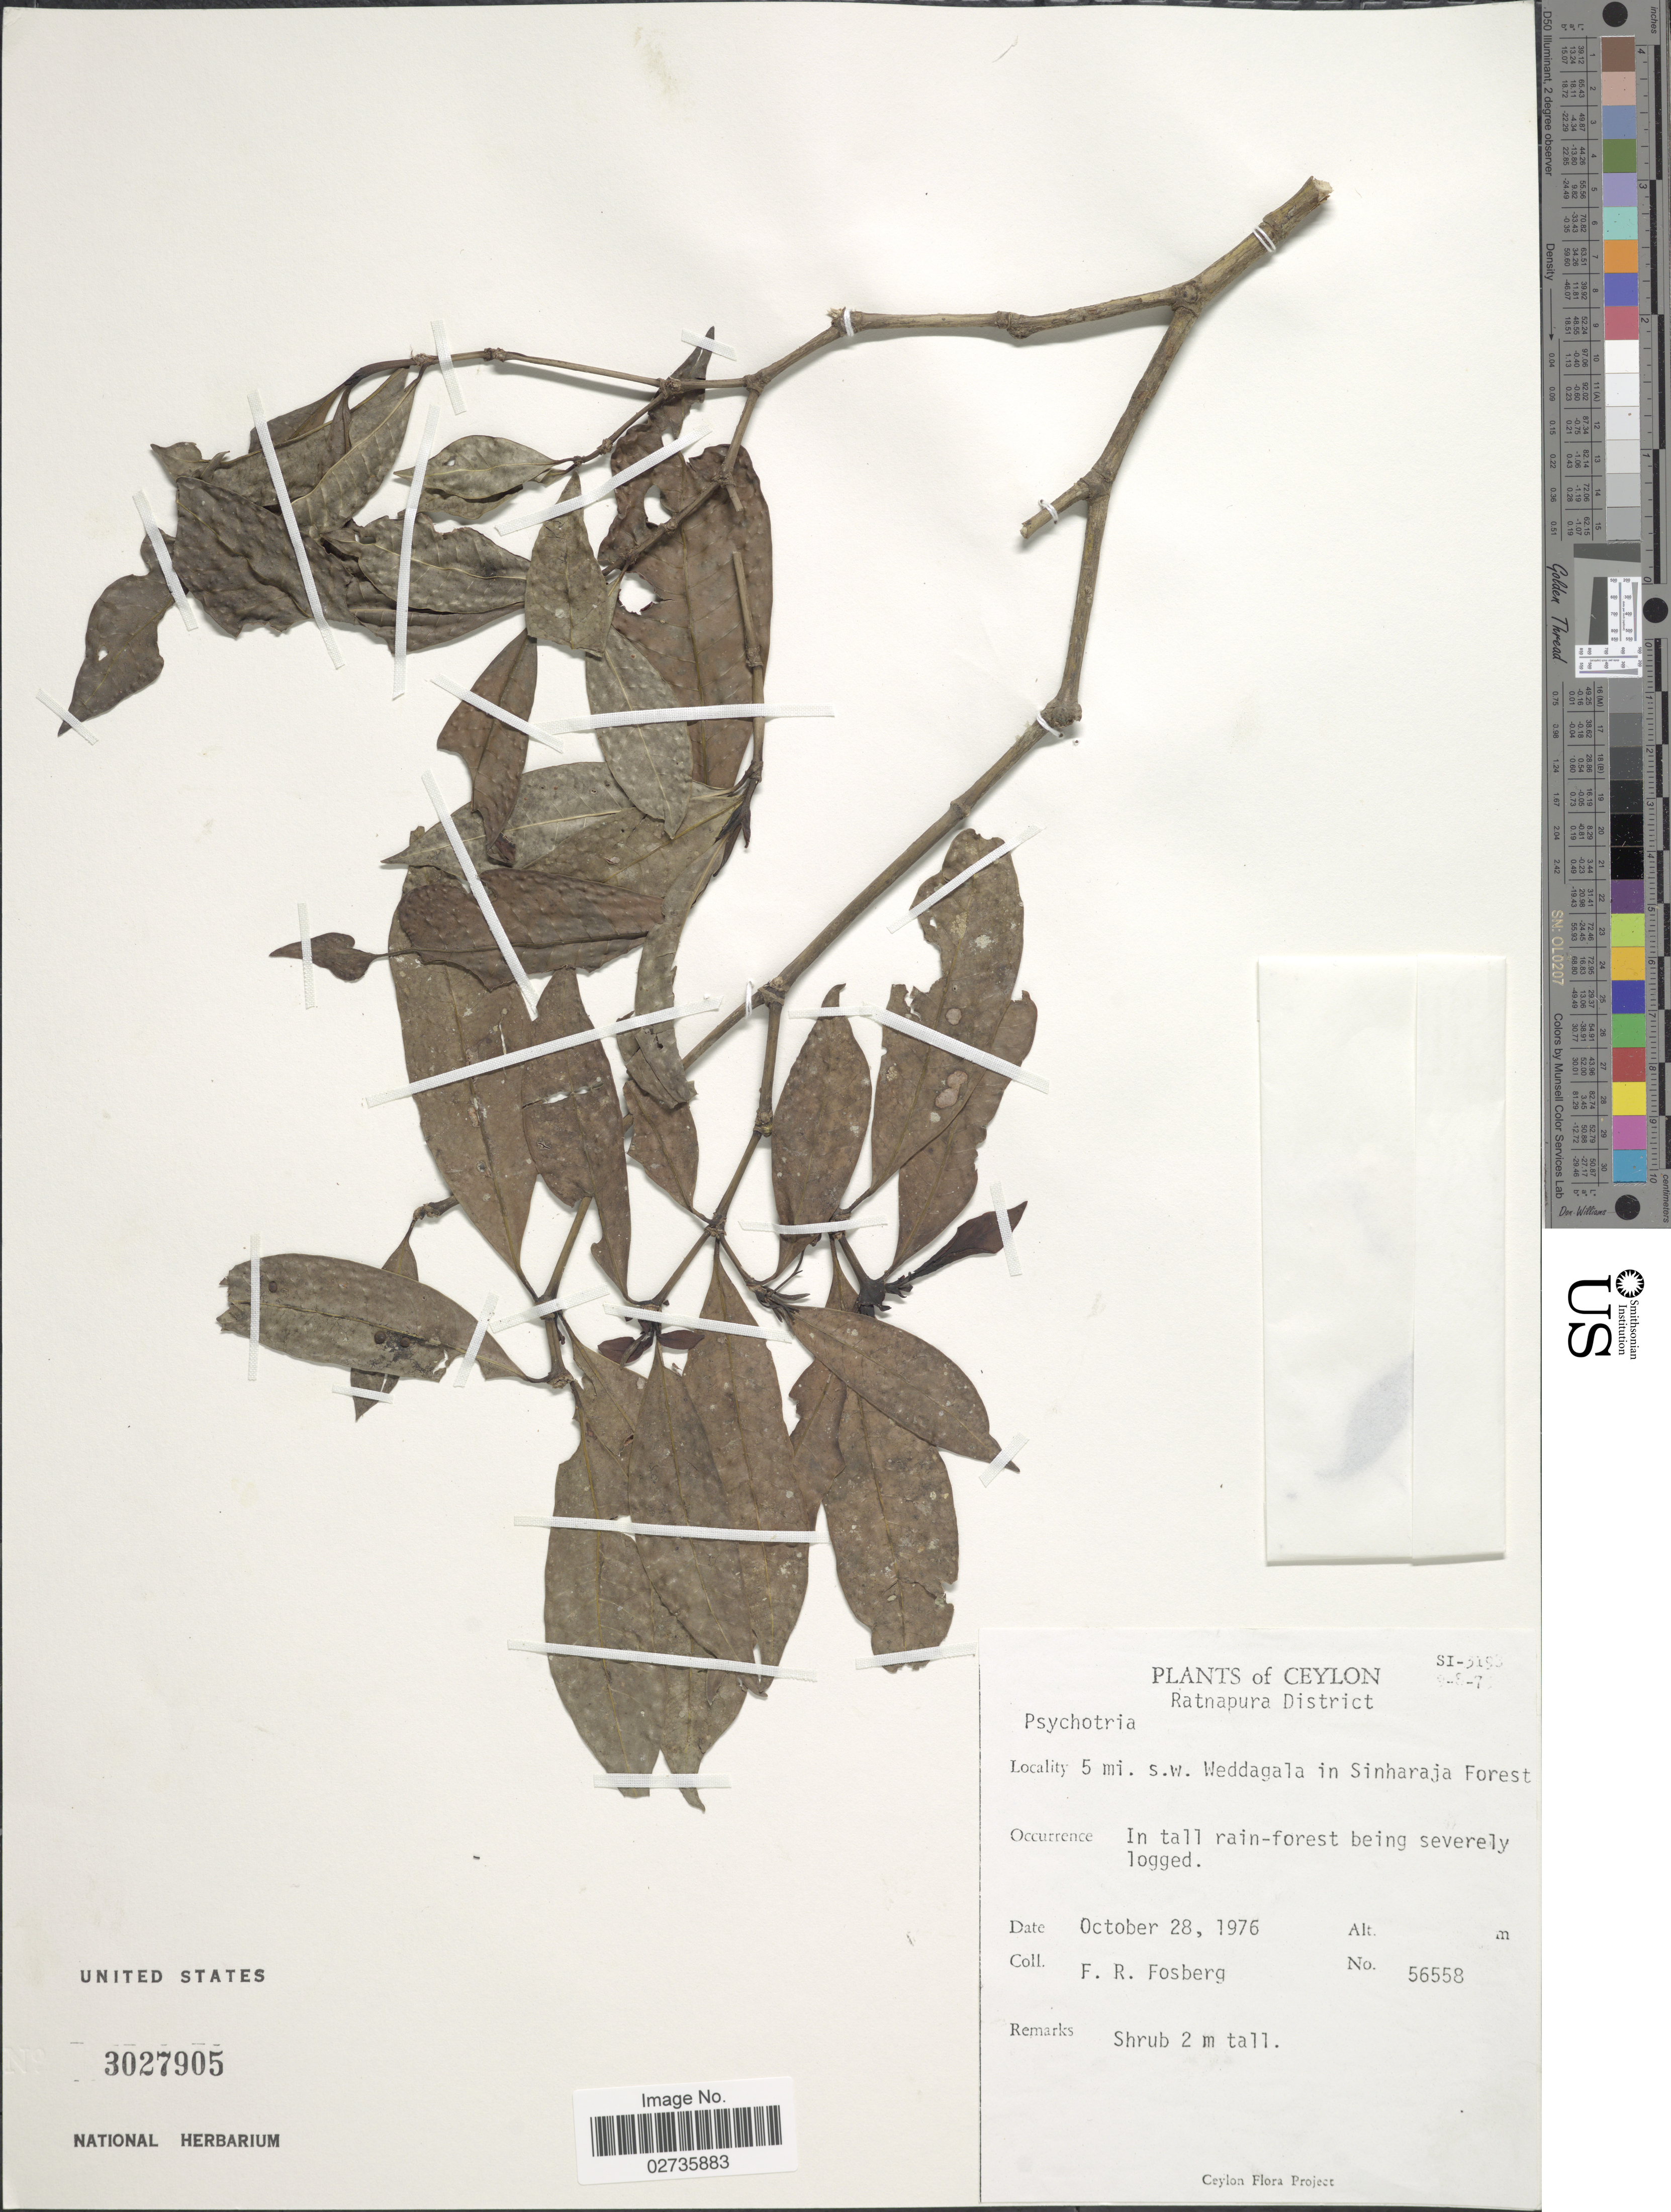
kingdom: Plantae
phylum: Tracheophyta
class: Magnoliopsida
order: Gentianales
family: Rubiaceae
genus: Psychotria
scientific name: Psychotria sp.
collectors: F. R. Fosberg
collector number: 56558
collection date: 1976-10-28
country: Sri Lanka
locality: Ceylon, Ratnapura District, 5 mi s.w. Weddagala in Sinharaja Forest, In tall rain-forest being severely logged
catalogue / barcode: US 3027905